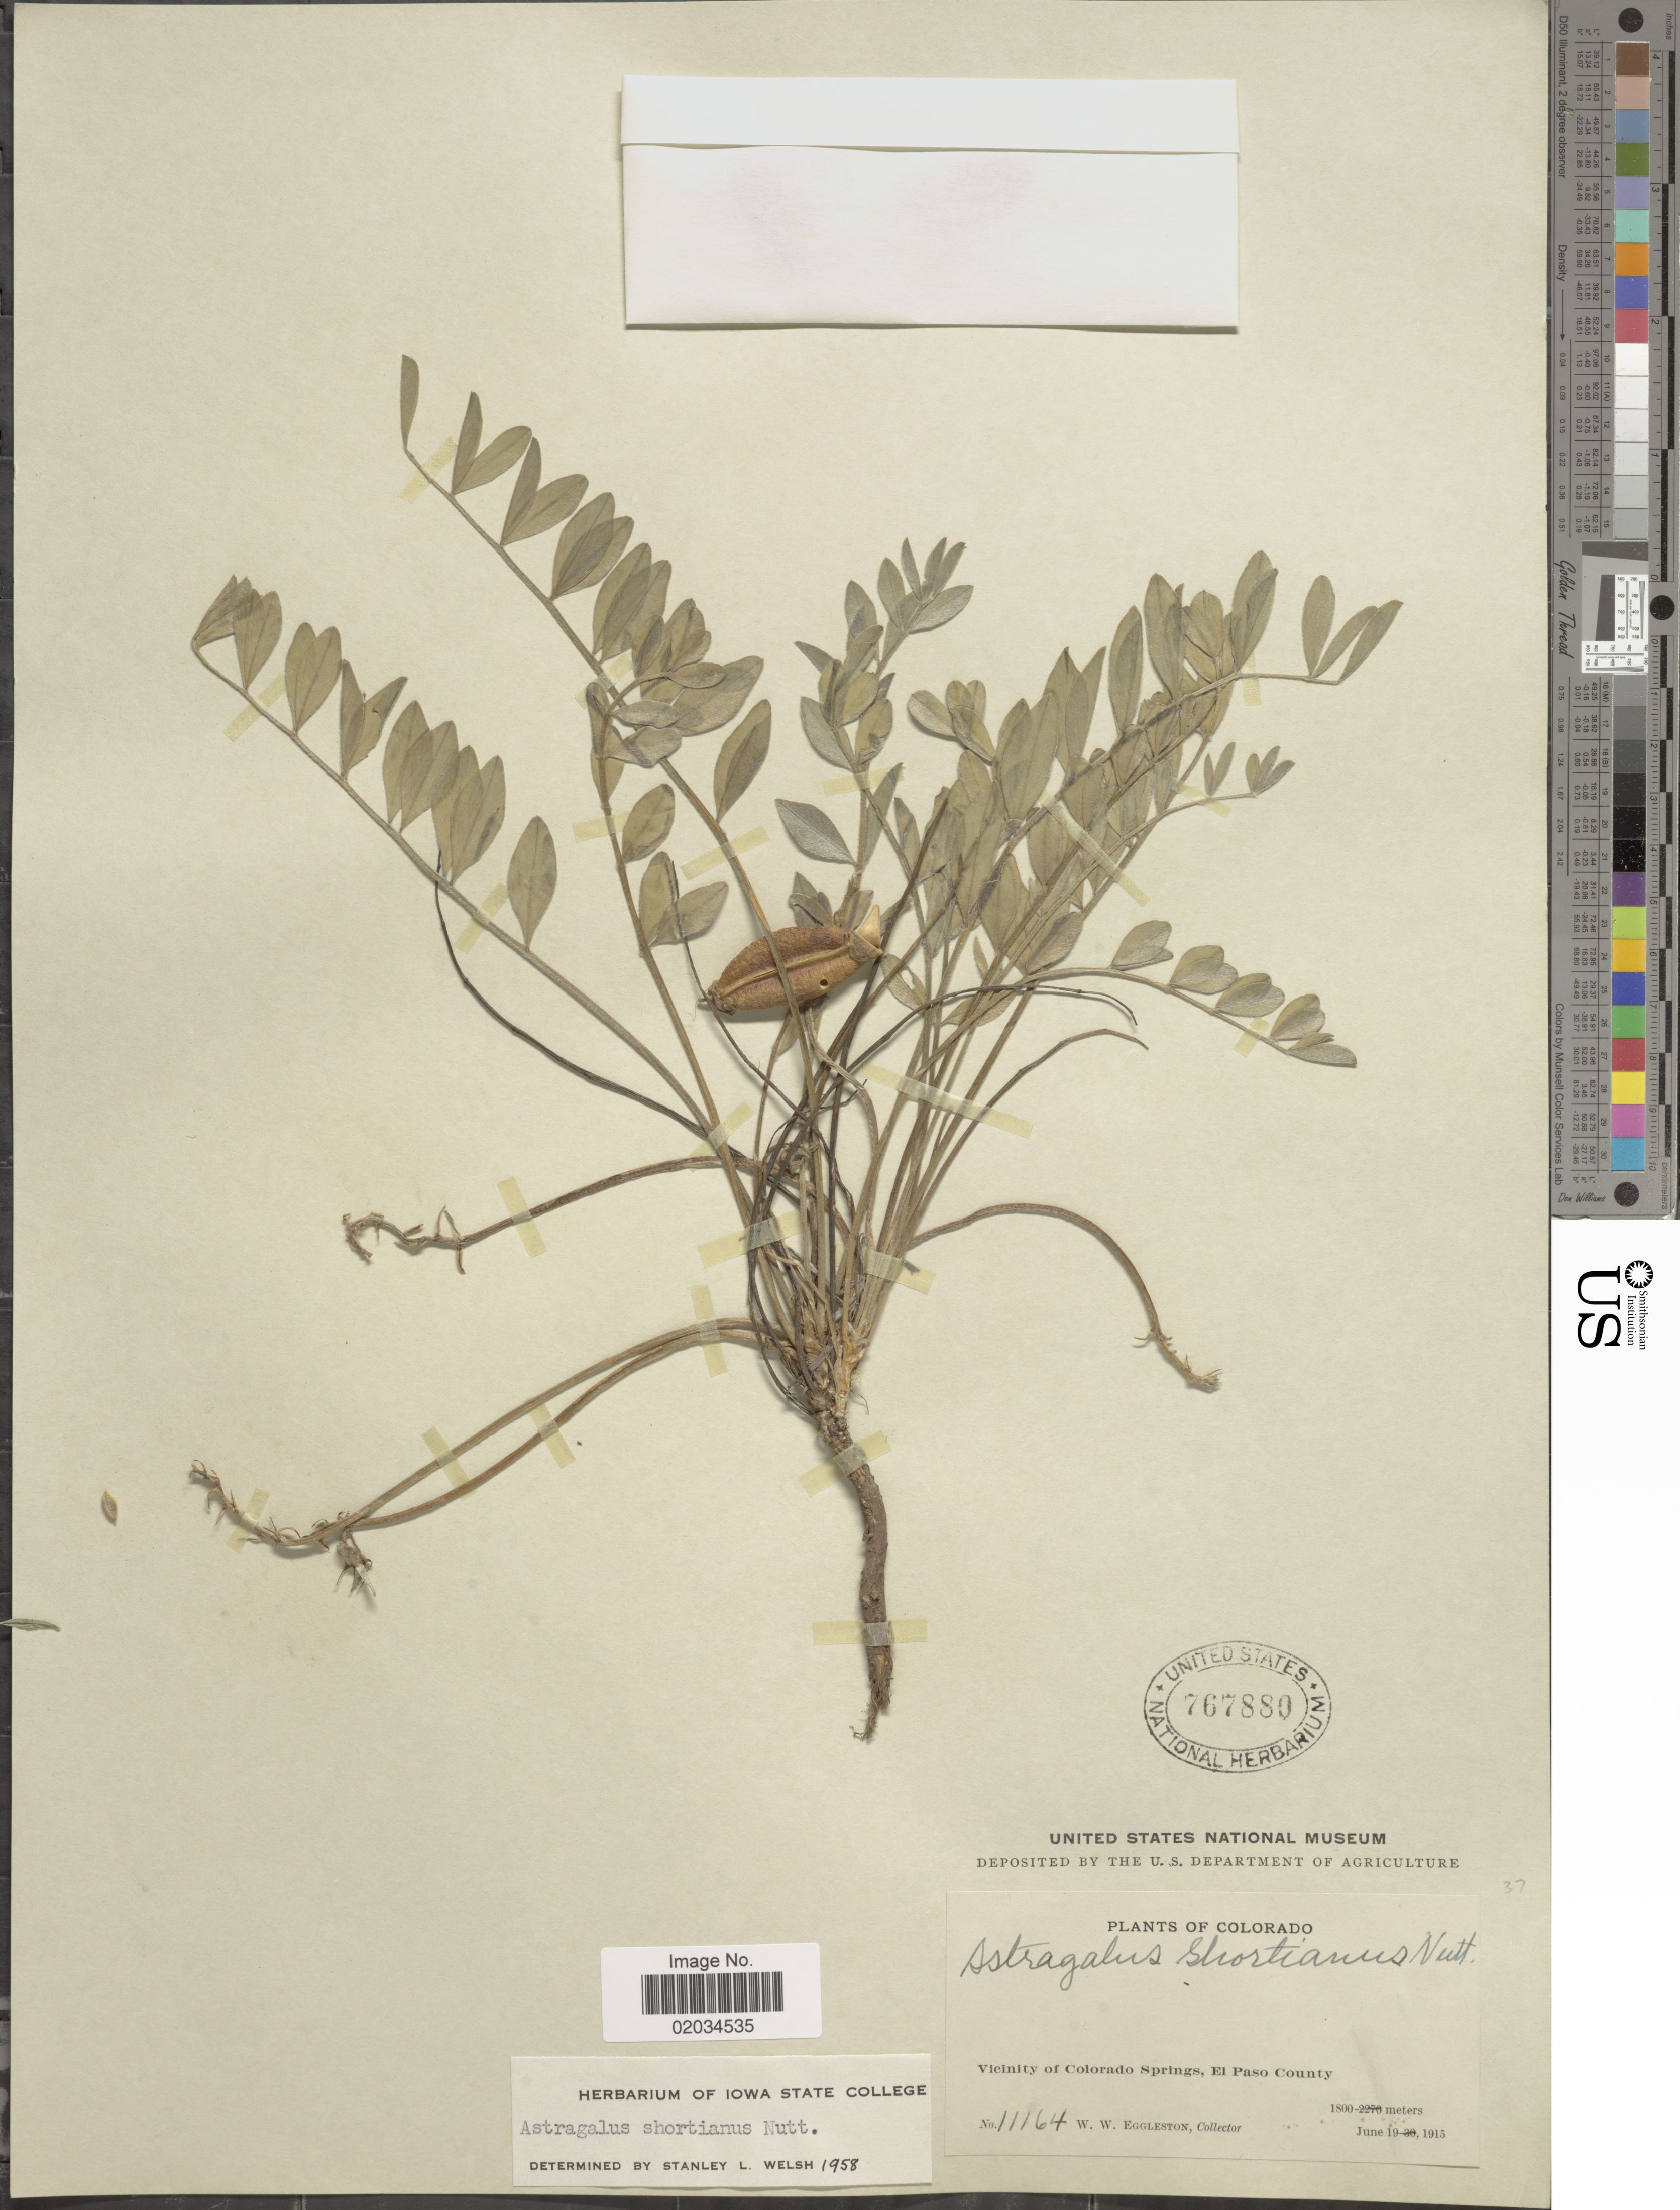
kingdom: Plantae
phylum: Tracheophyta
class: Magnoliopsida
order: Fabales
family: Fabaceae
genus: Astragalus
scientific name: Astragalus shortianus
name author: Nutt.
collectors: W. W. Eggleston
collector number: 11164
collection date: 1915-06-19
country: United States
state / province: Colorado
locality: Vicinity of Colorado Springs, El Paso County.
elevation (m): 1800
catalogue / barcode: US 767880